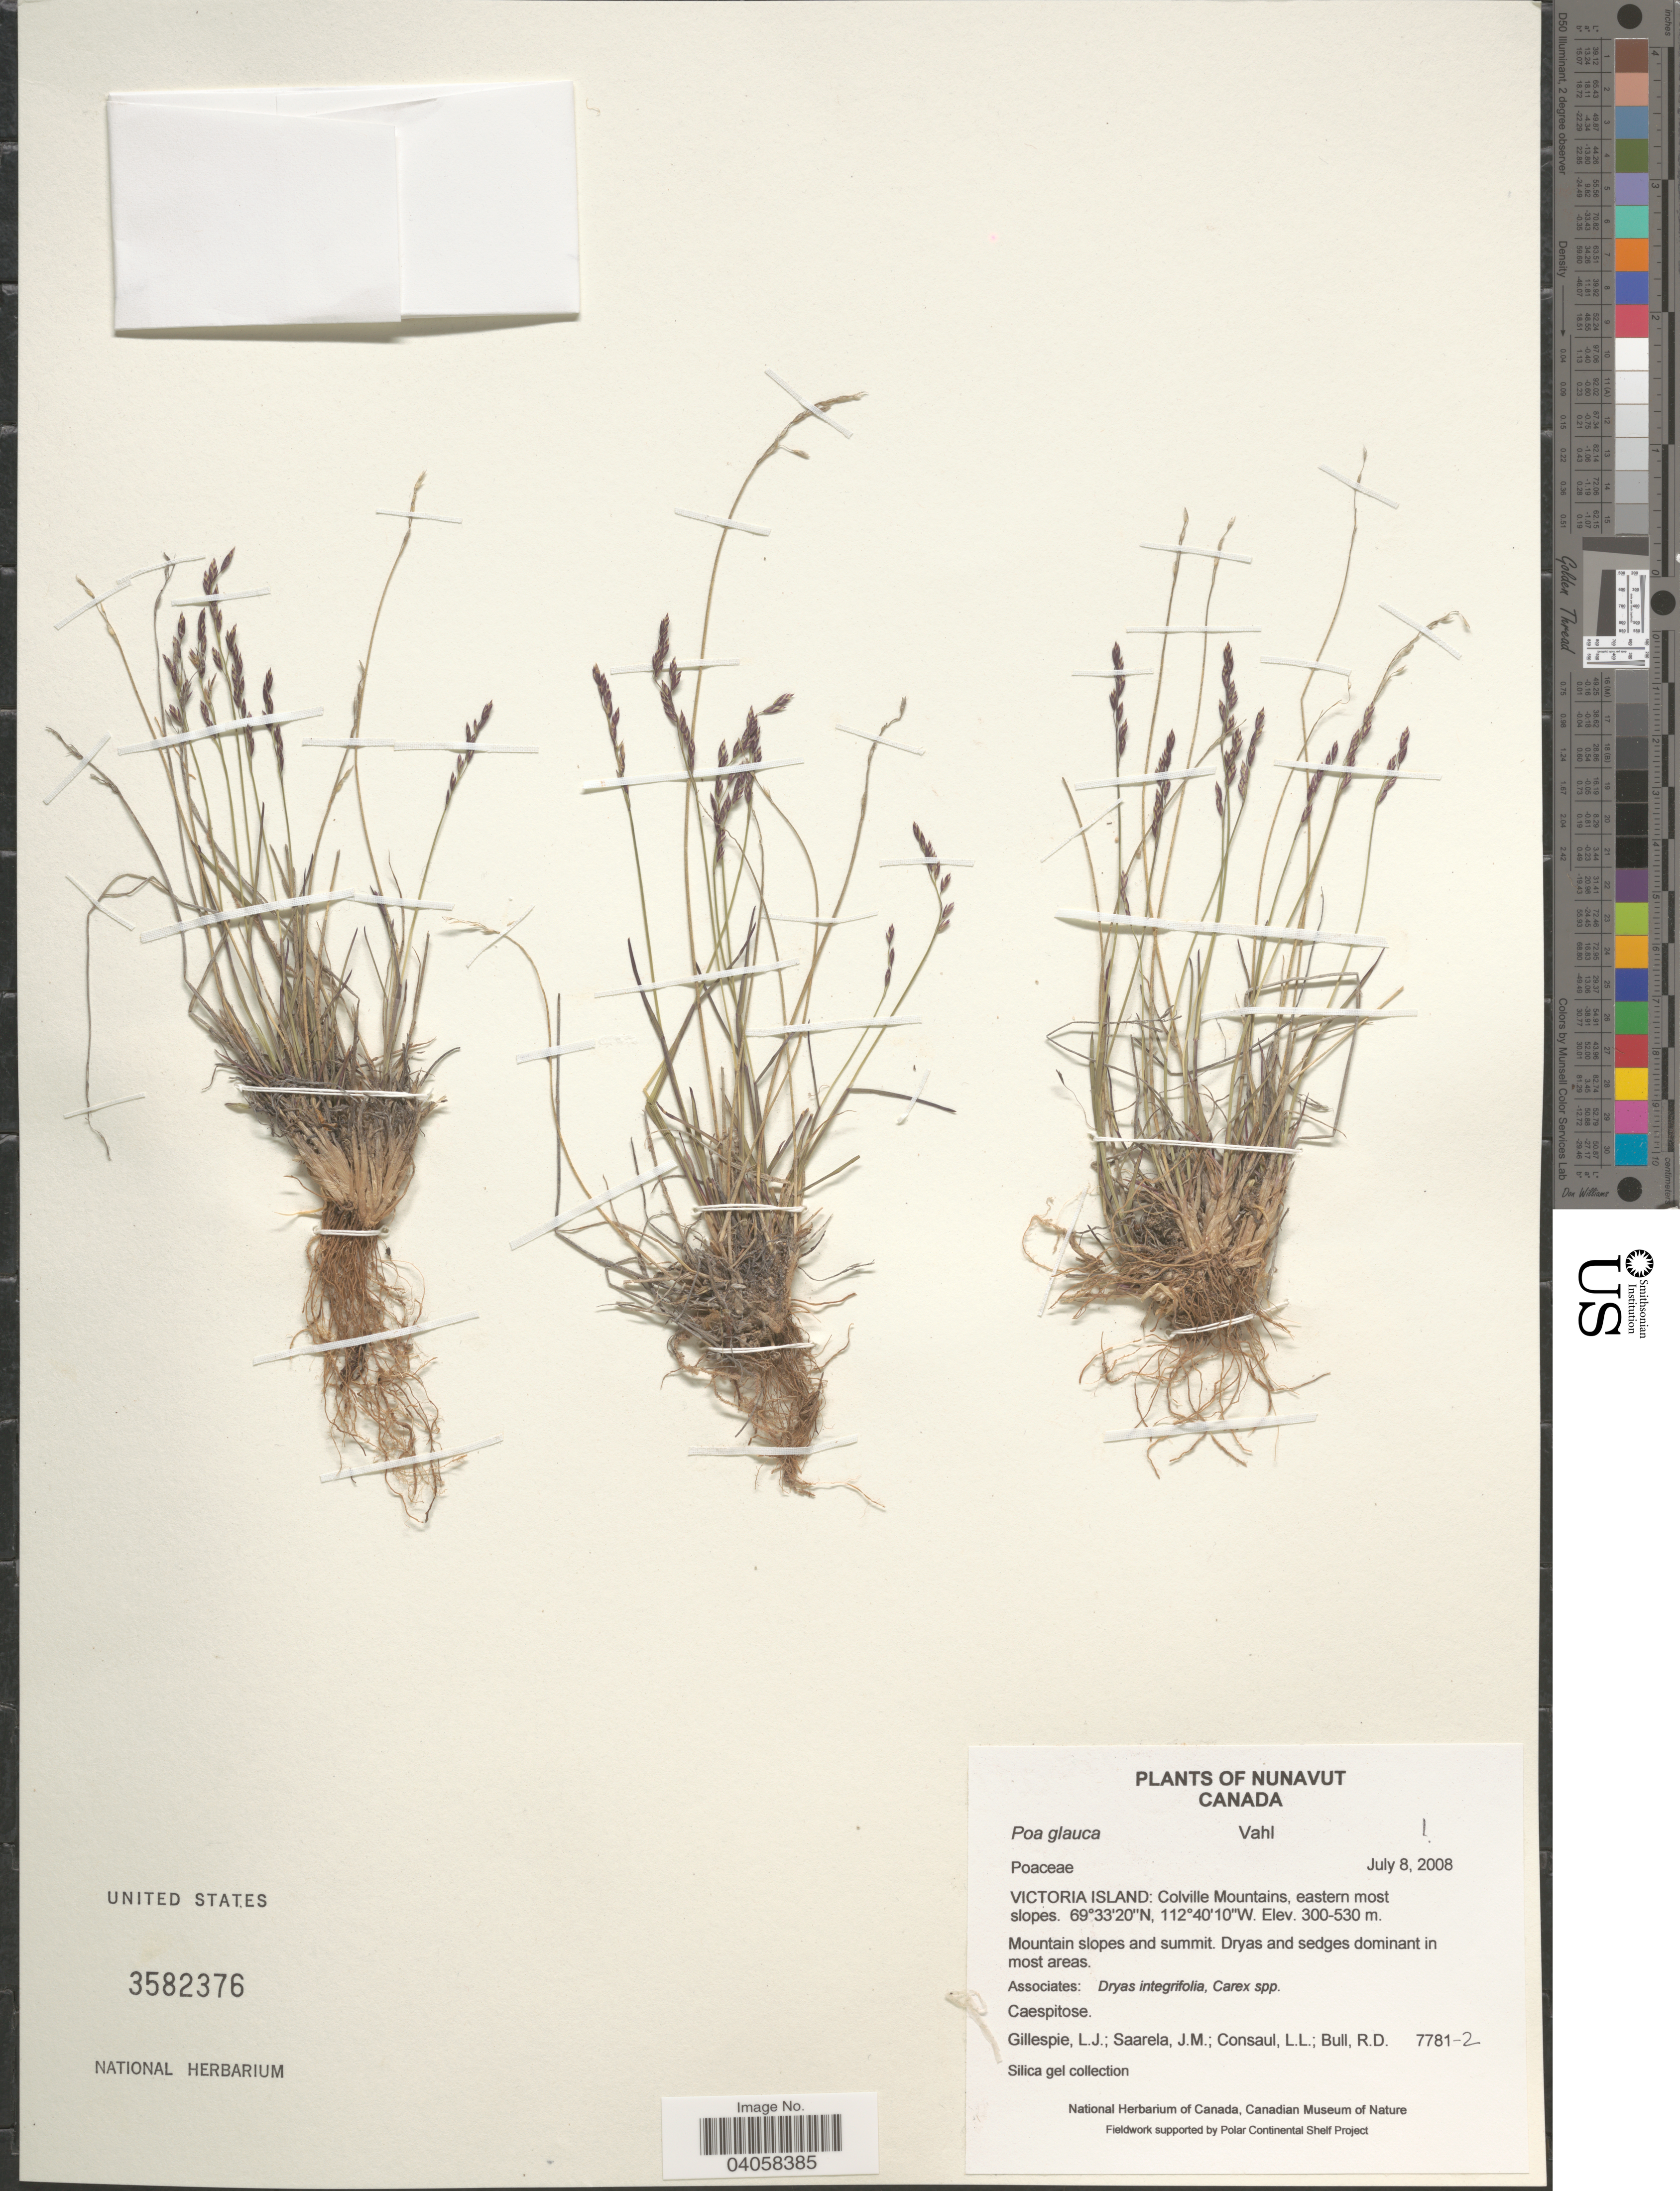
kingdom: Plantae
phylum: Tracheophyta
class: Liliopsida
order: Poales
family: Poaceae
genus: Poa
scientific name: Poa glauca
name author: Vahl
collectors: L. Gillespie, J. Saarela, L. Consaul & R. Bull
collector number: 7781-2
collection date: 2008-07-08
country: Canada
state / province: Nunavut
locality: Victoria Island: Colville Mountains, eastern most slopes. Mountain slopes and summit.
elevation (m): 300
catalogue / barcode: US 3582376